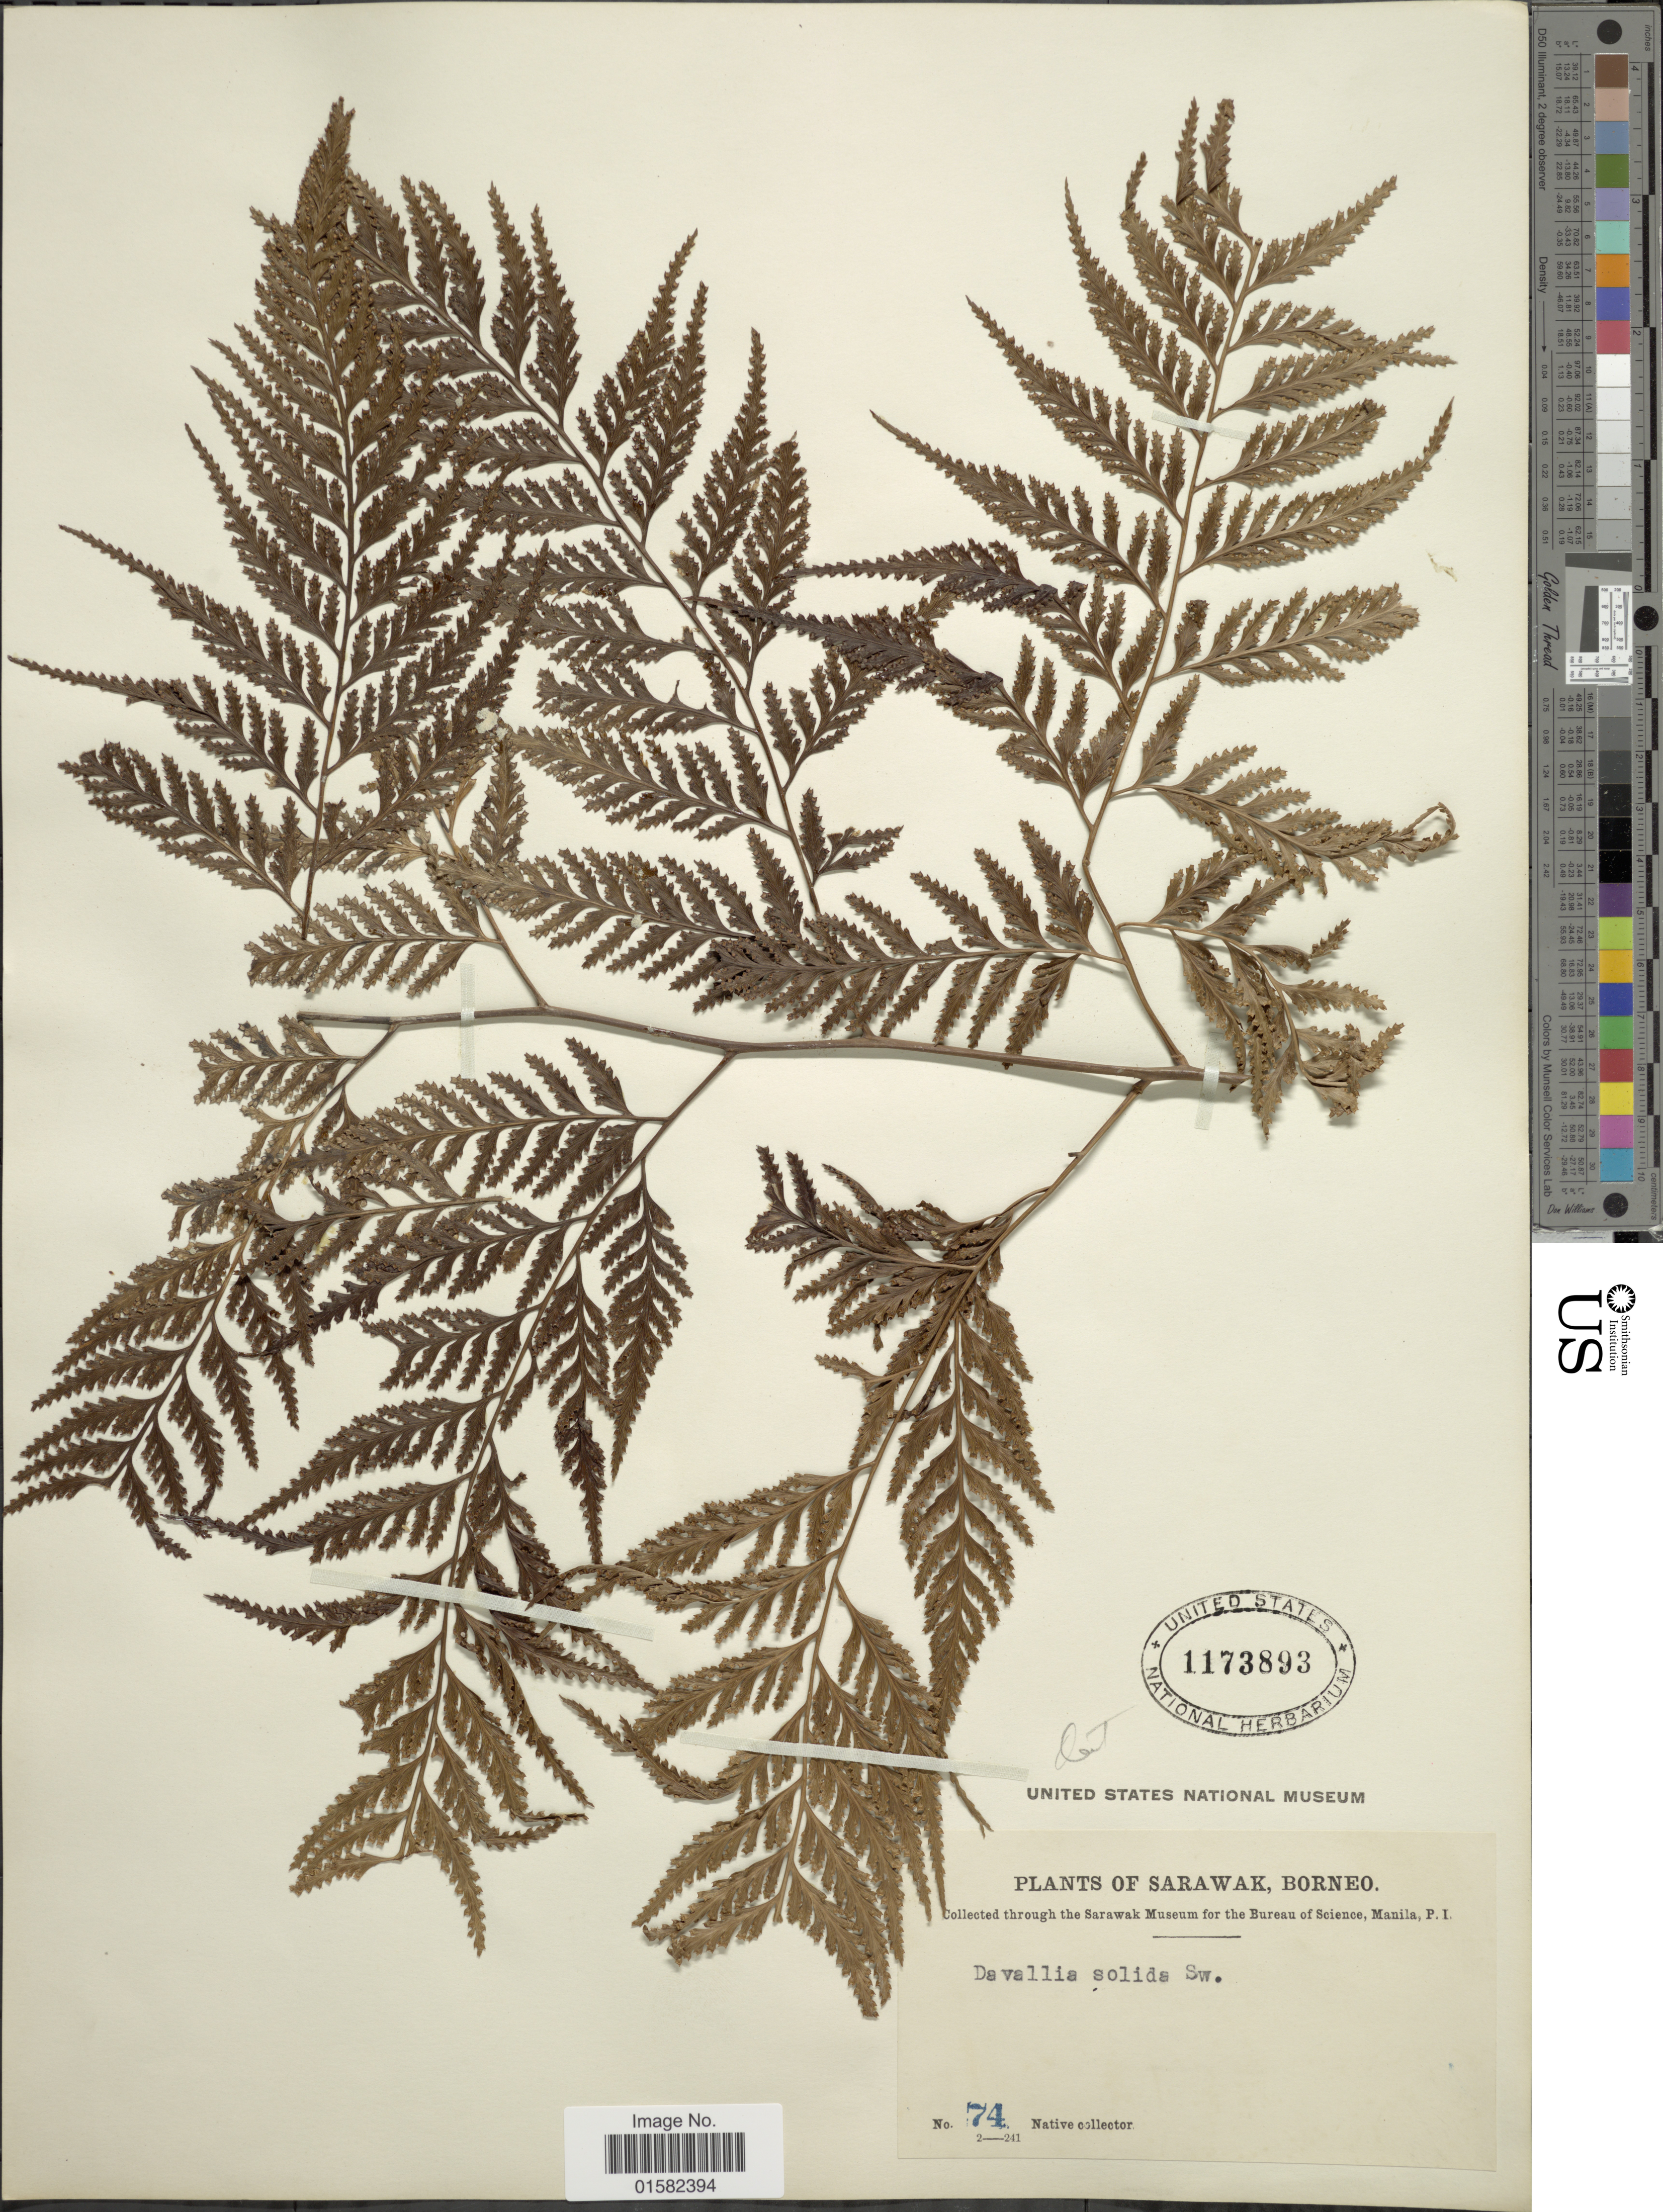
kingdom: Plantae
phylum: Tracheophyta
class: Polypodiopsida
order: Polypodiales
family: Davalliaceae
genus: Wibelia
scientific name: Wibelia denticulata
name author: (Burm. f.) M. Kato & Tsutsumi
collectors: Native collector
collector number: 74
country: Malaysia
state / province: Sarawak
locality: Borneo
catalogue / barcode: US 1173893